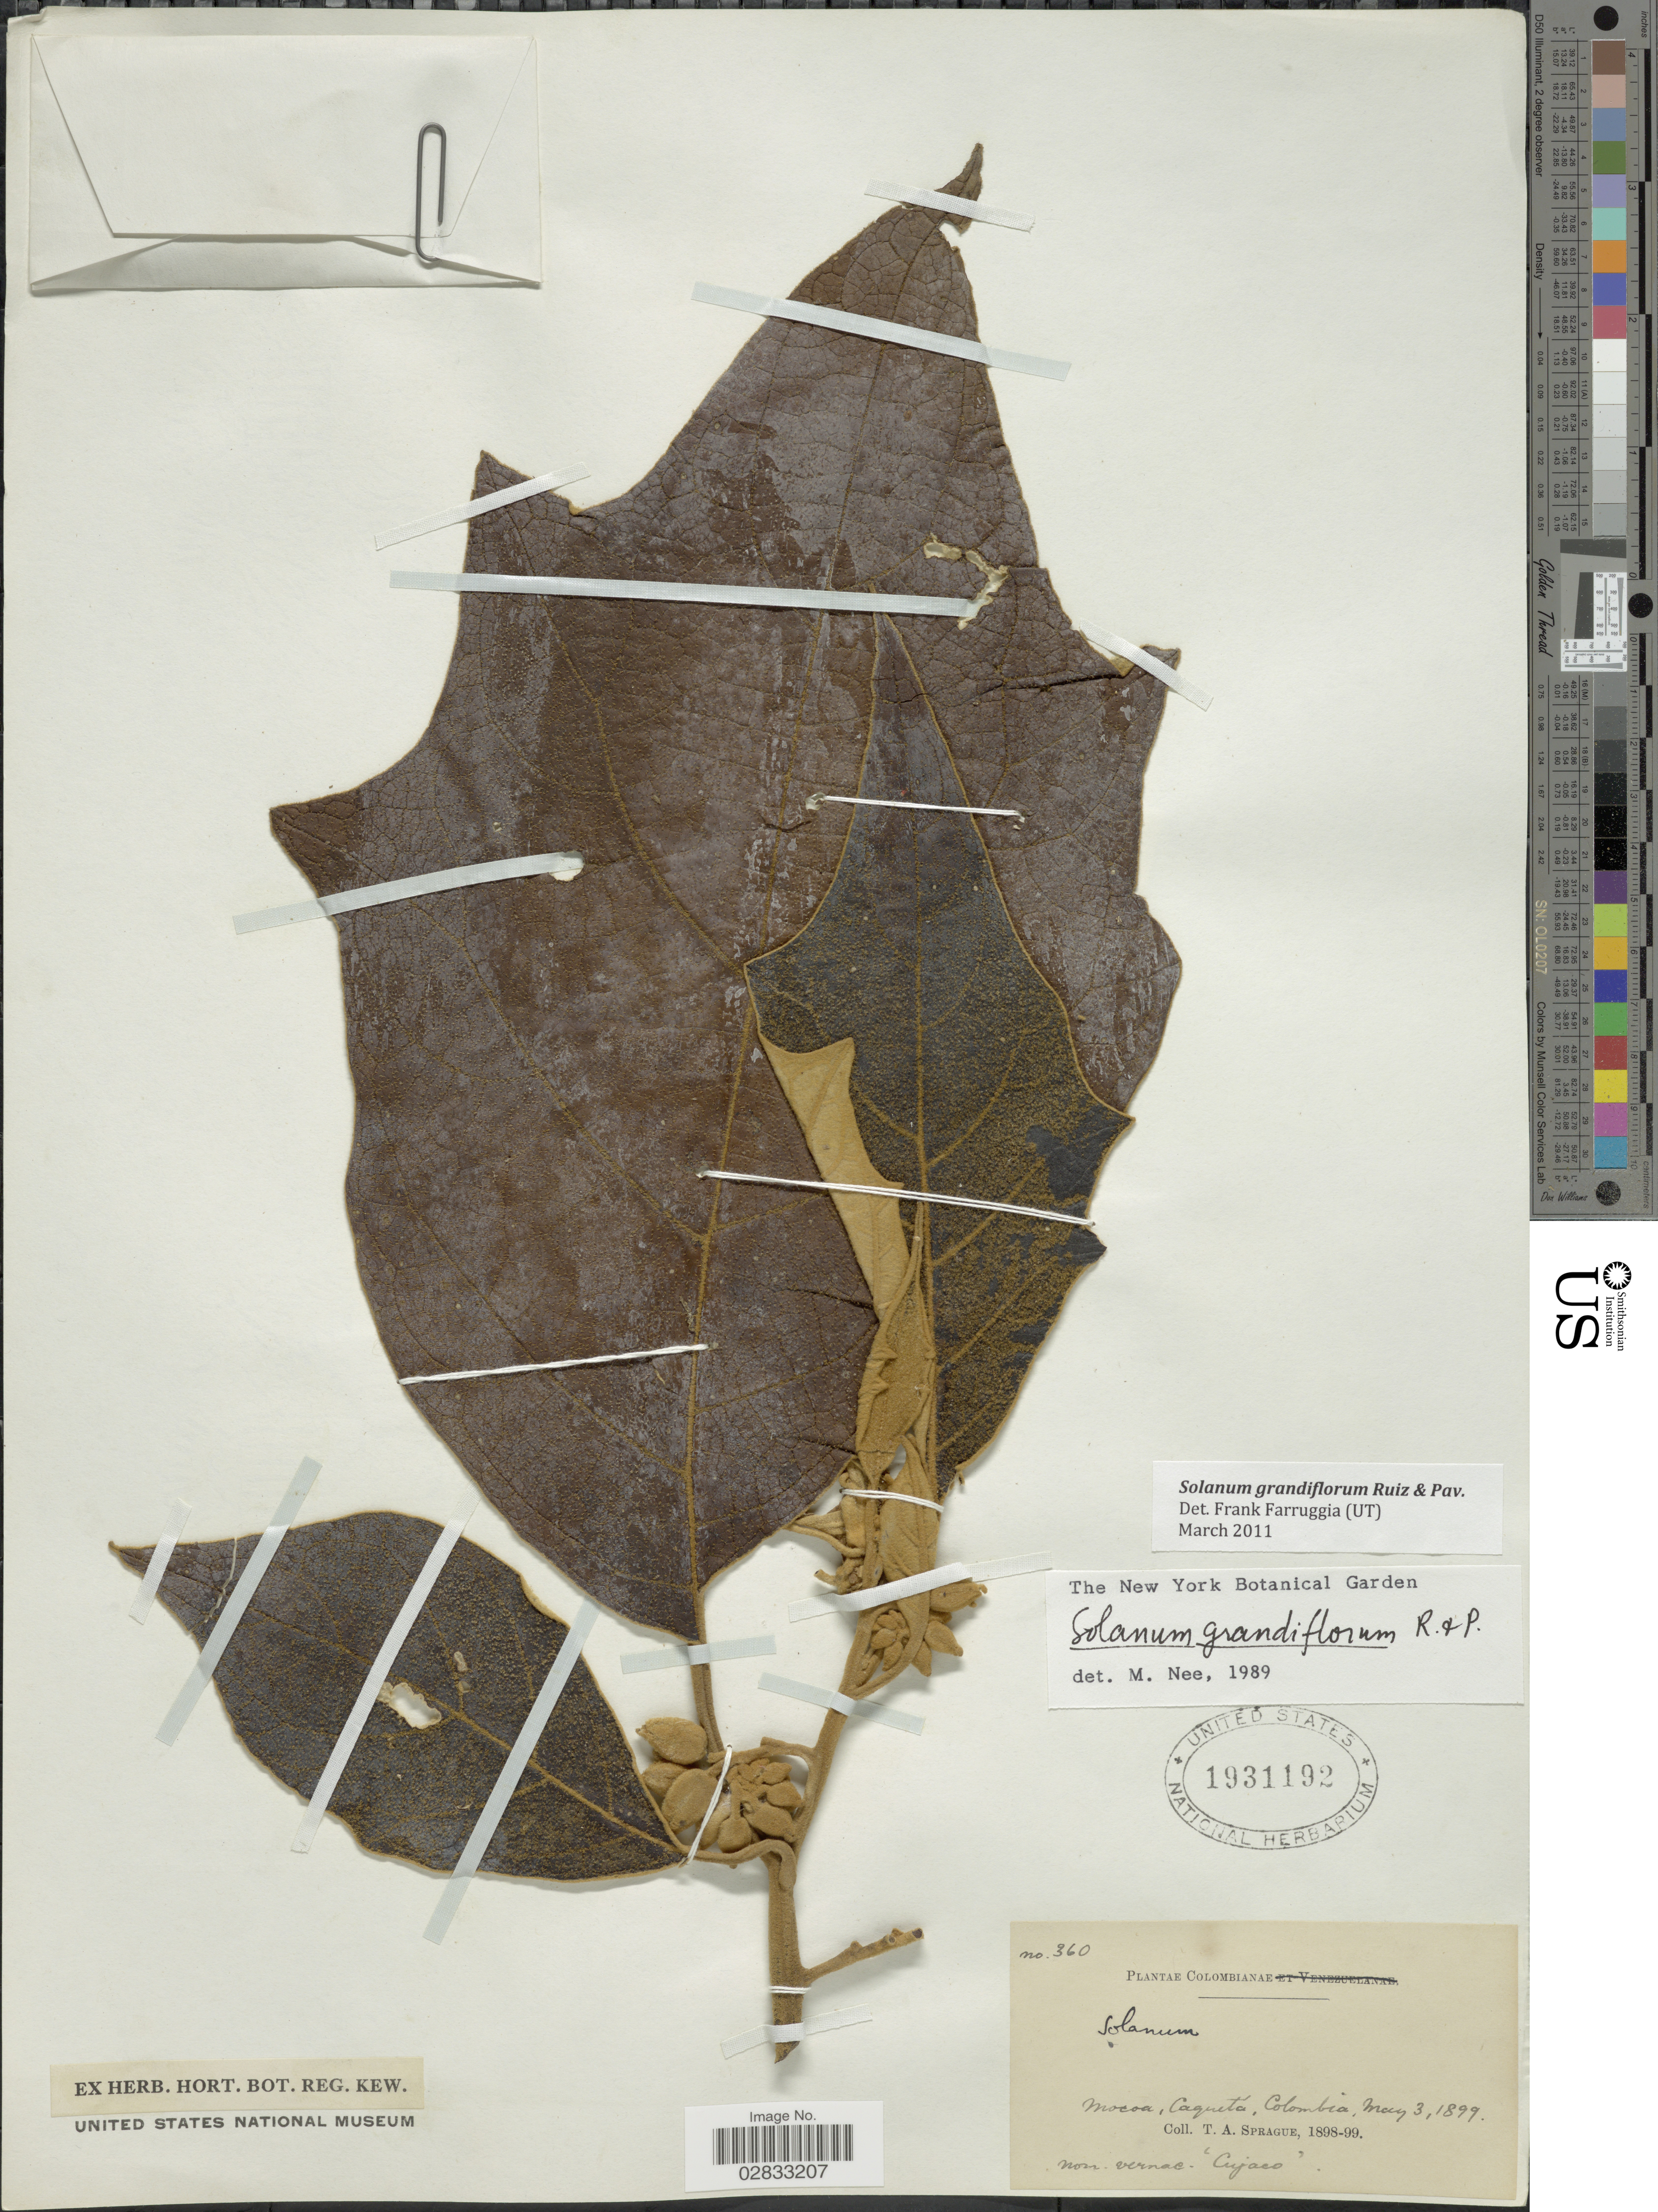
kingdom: Plantae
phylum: Tracheophyta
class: Magnoliopsida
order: Solanales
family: Solanaceae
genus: Solanum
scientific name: Solanum grandiflorum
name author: Ruiz & Pav.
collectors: T. A. Sprague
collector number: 360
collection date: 1899-05-03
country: Colombia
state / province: Caquetá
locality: Mocoa.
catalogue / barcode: US 1931192